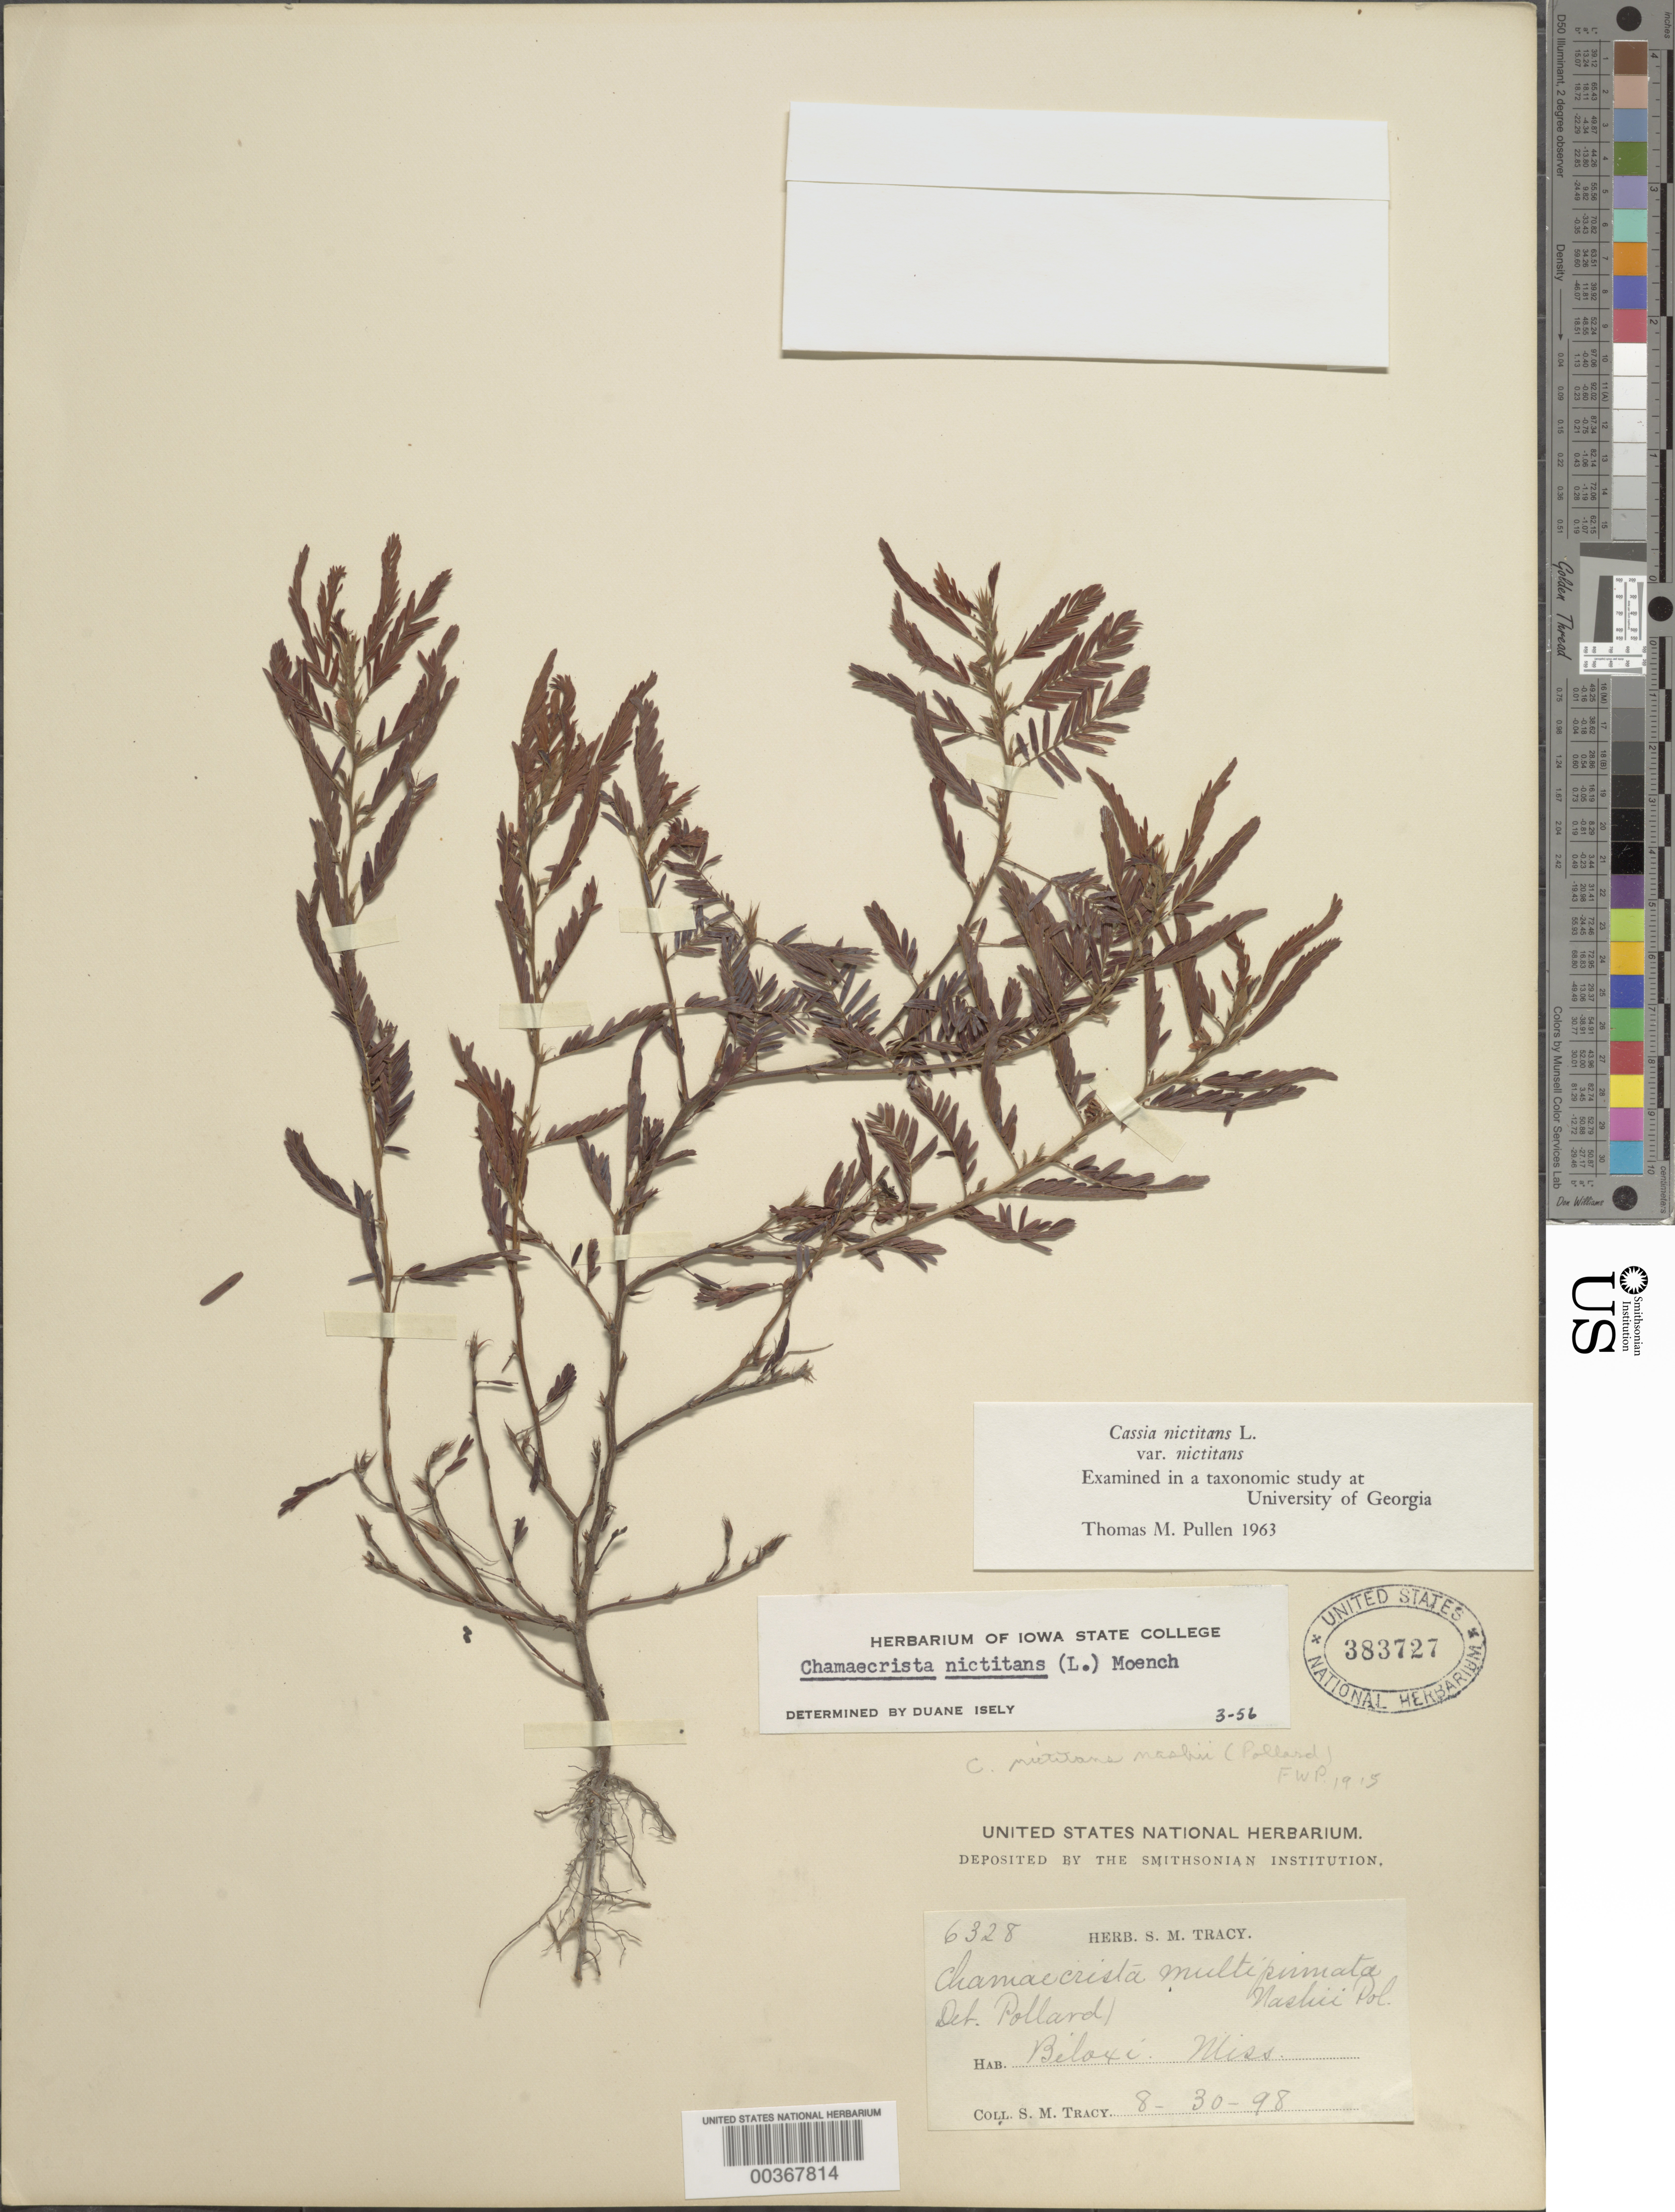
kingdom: Plantae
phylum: Tracheophyta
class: Magnoliopsida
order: Fabales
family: Fabaceae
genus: Chamaecrista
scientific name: Chamaecrista nictitans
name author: (L.) Moench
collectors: S. M. Tracy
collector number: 6828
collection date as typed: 30 Aug 1898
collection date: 1898-08-30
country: United States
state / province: Mississippi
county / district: Harrison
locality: Biloxi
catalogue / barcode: US 383727